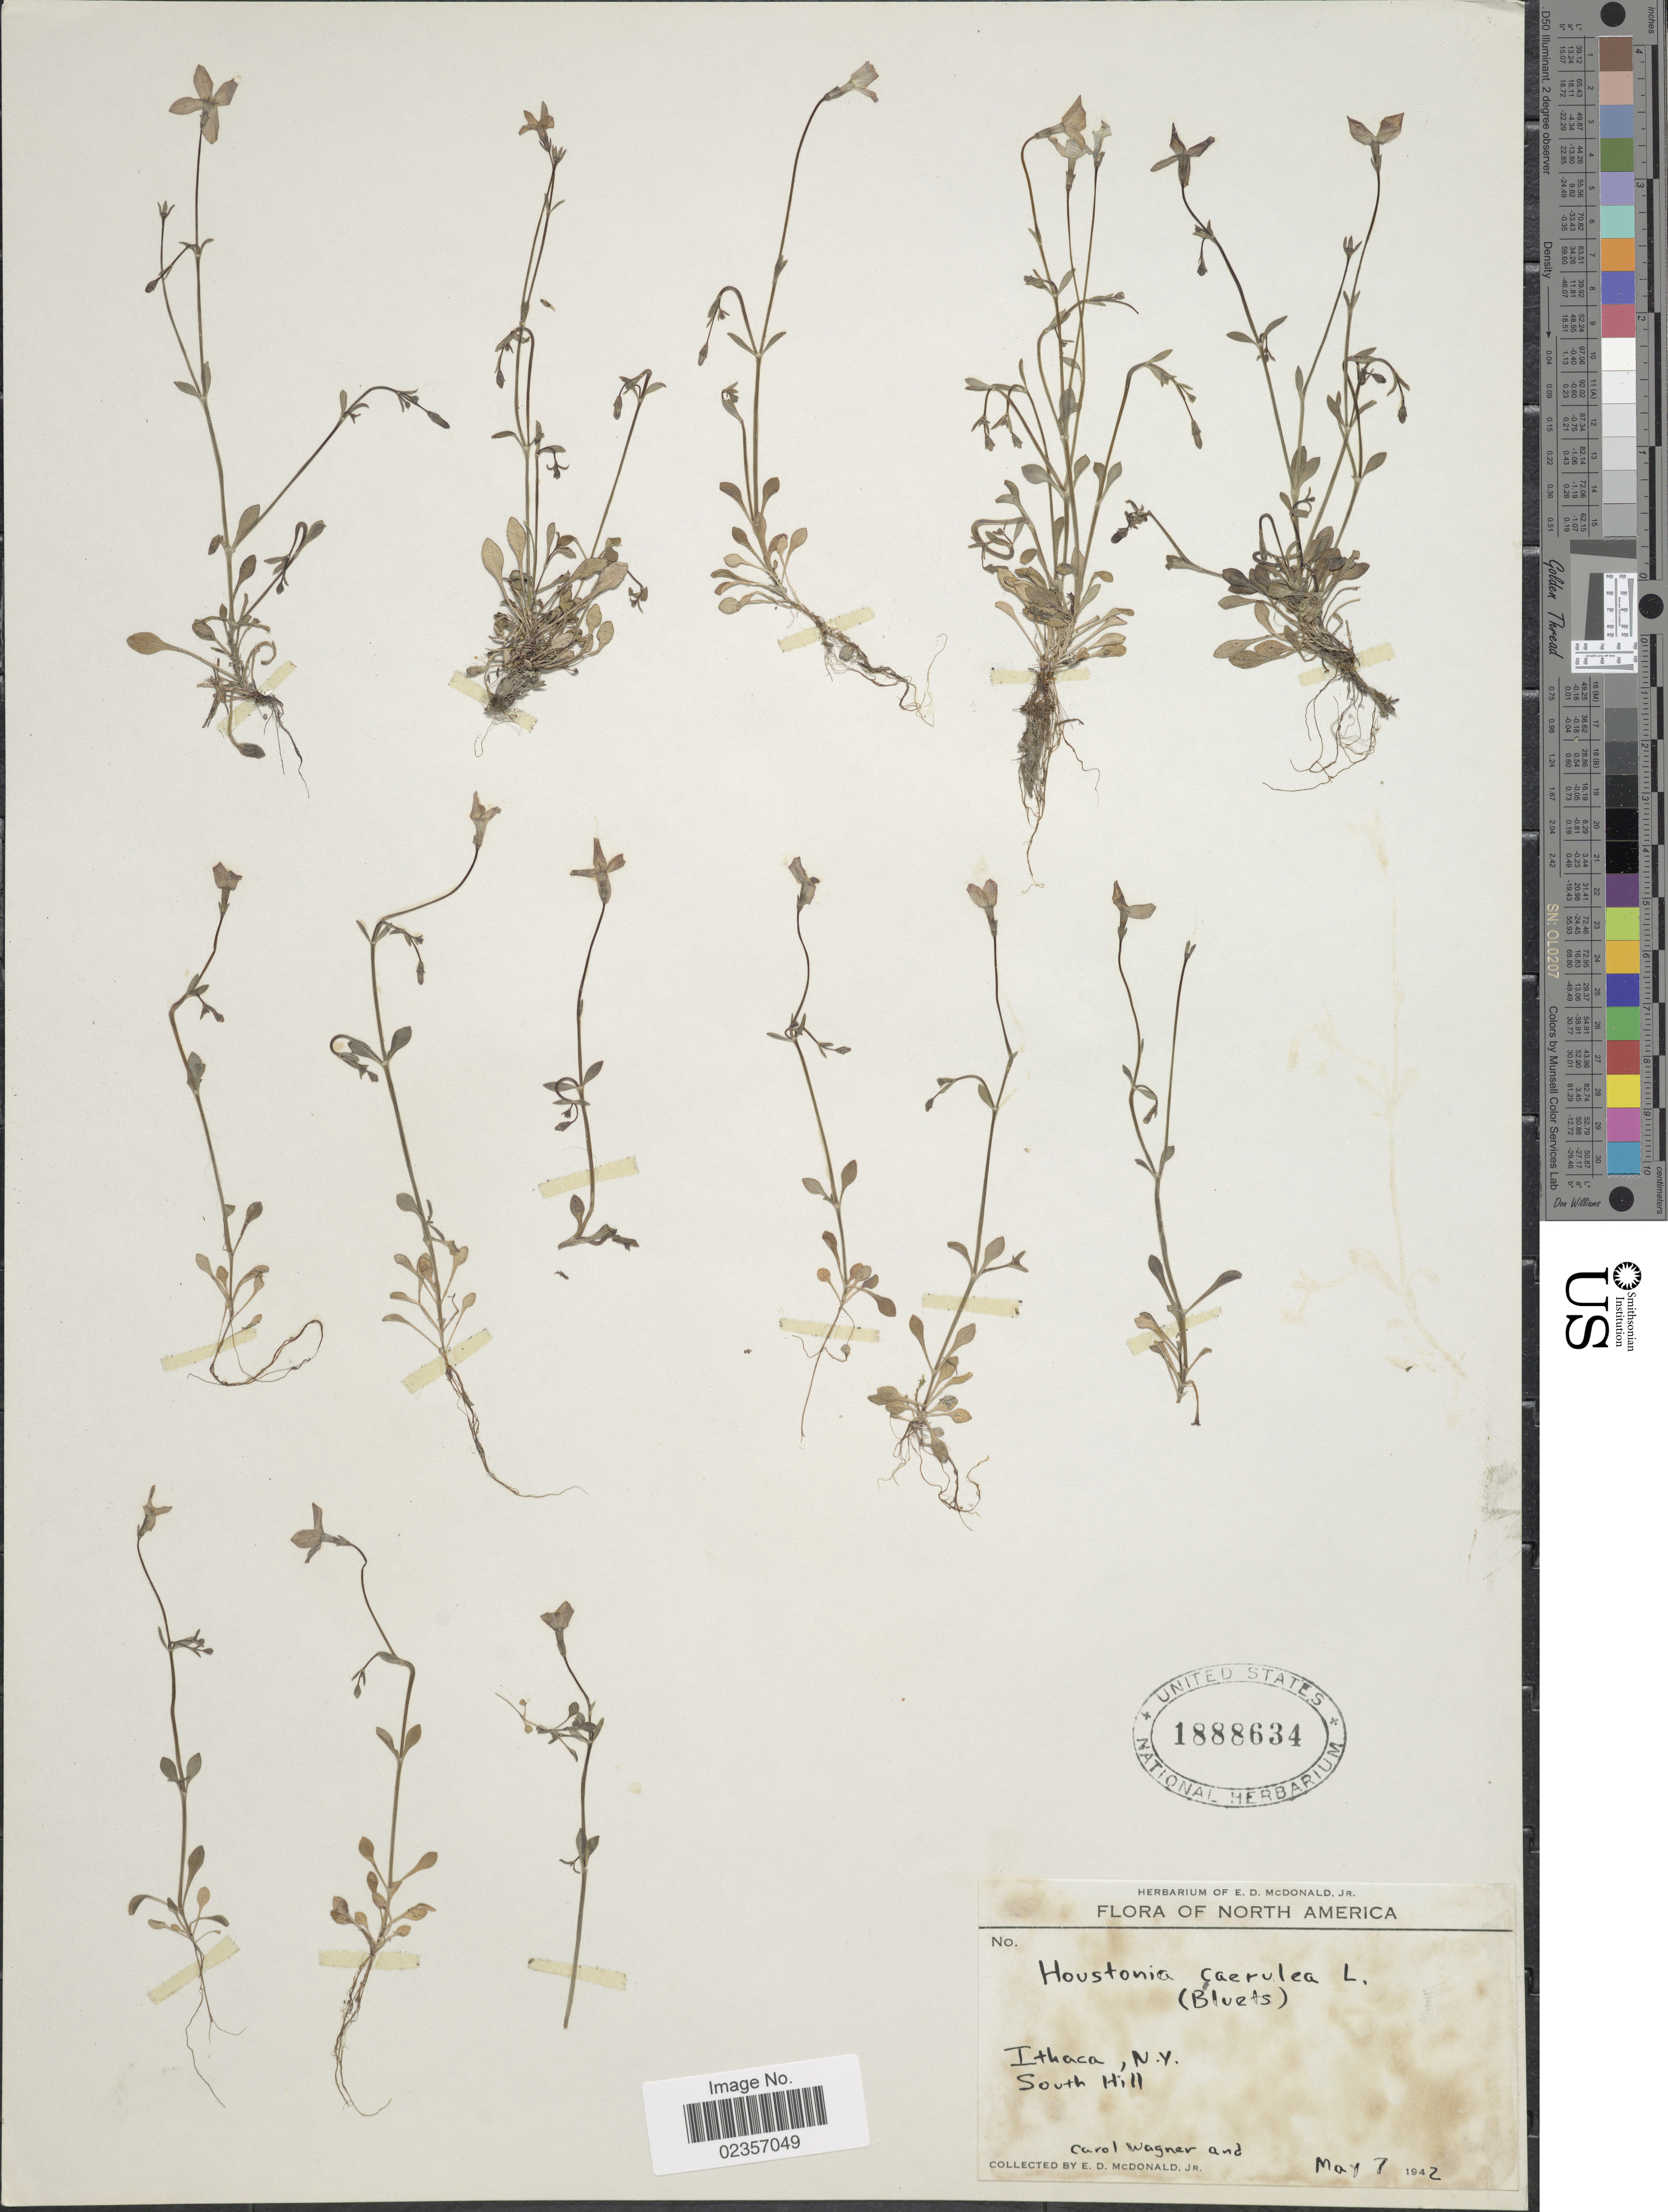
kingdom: Plantae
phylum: Tracheophyta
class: Magnoliopsida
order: Gentianales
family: Rubiaceae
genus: Houstonia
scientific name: Houstonia caerulea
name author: L.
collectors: C. Wagner & E. D. McDonald Jr.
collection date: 1942-05-07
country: United States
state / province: New York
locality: Ithaca, South Hill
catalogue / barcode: US 1888634